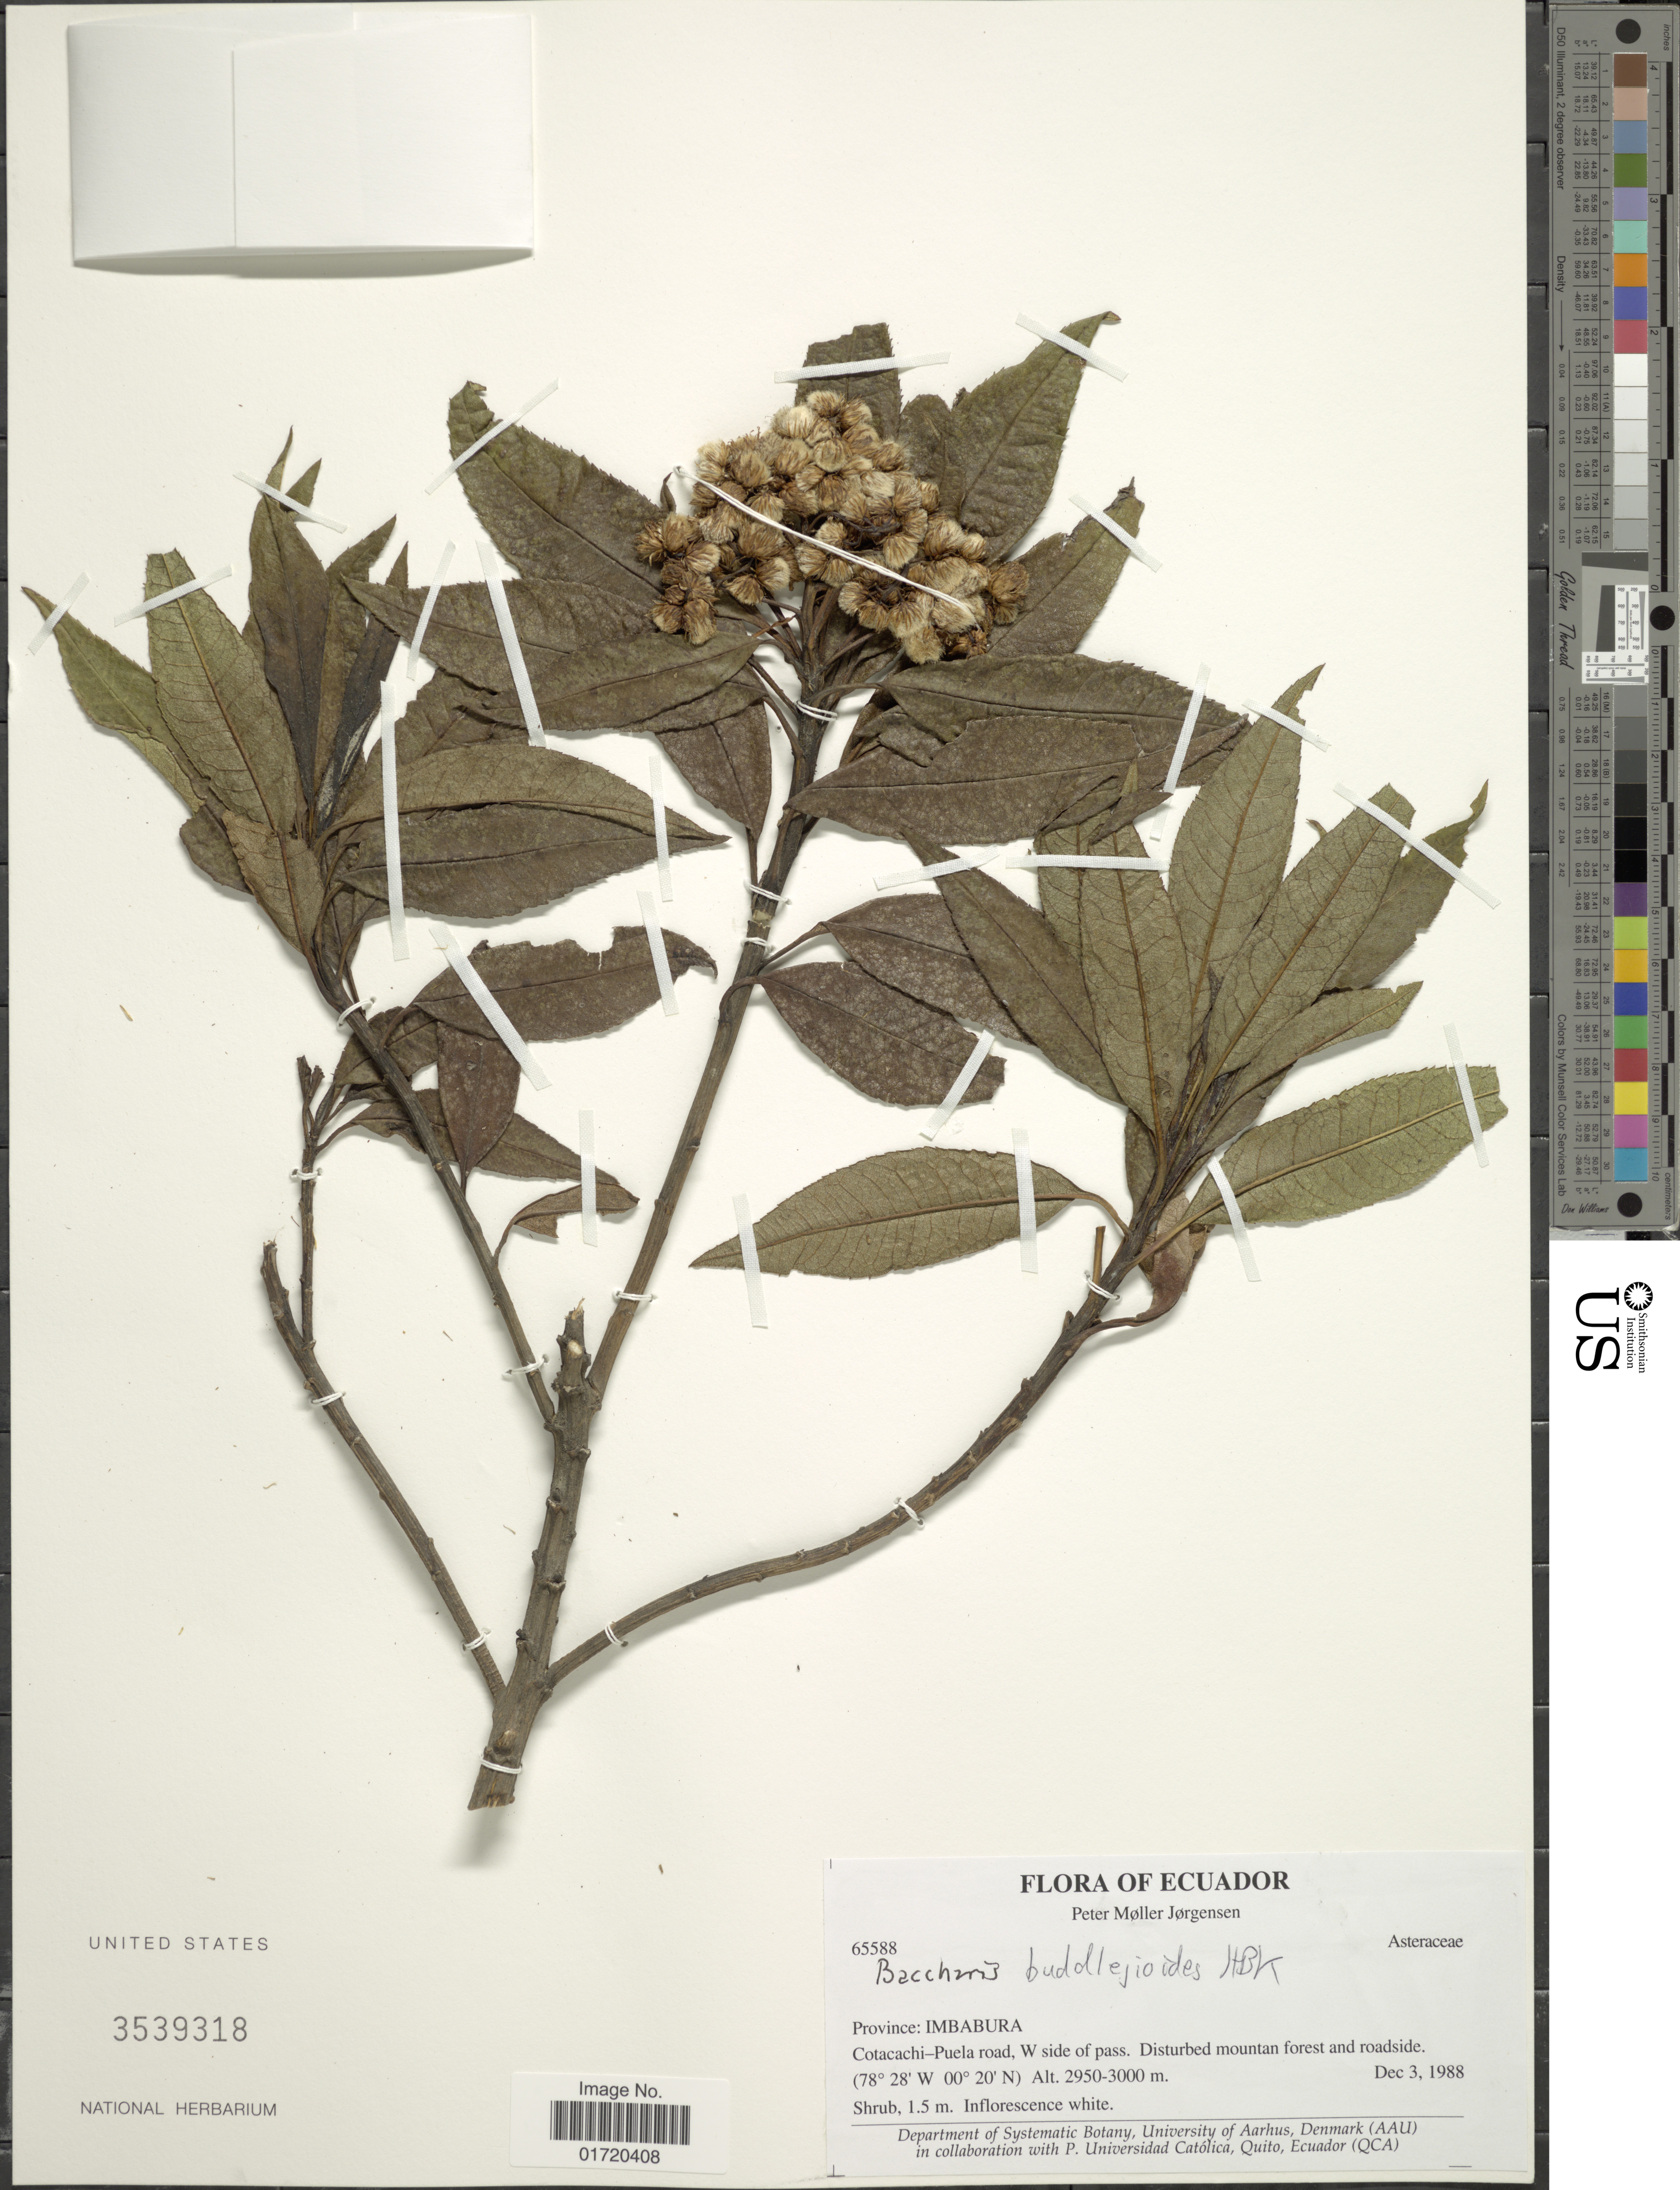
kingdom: Plantae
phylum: Tracheophyta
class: Magnoliopsida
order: Asterales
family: Asteraceae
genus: Baccharis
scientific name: Baccharis buddlejoides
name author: Kunth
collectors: P. M. Jørgensen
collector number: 65588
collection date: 1988-12-03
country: Ecuador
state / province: Imbabura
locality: Cotacachi-Puela road, W side of pass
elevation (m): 2950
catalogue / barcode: US 3539318